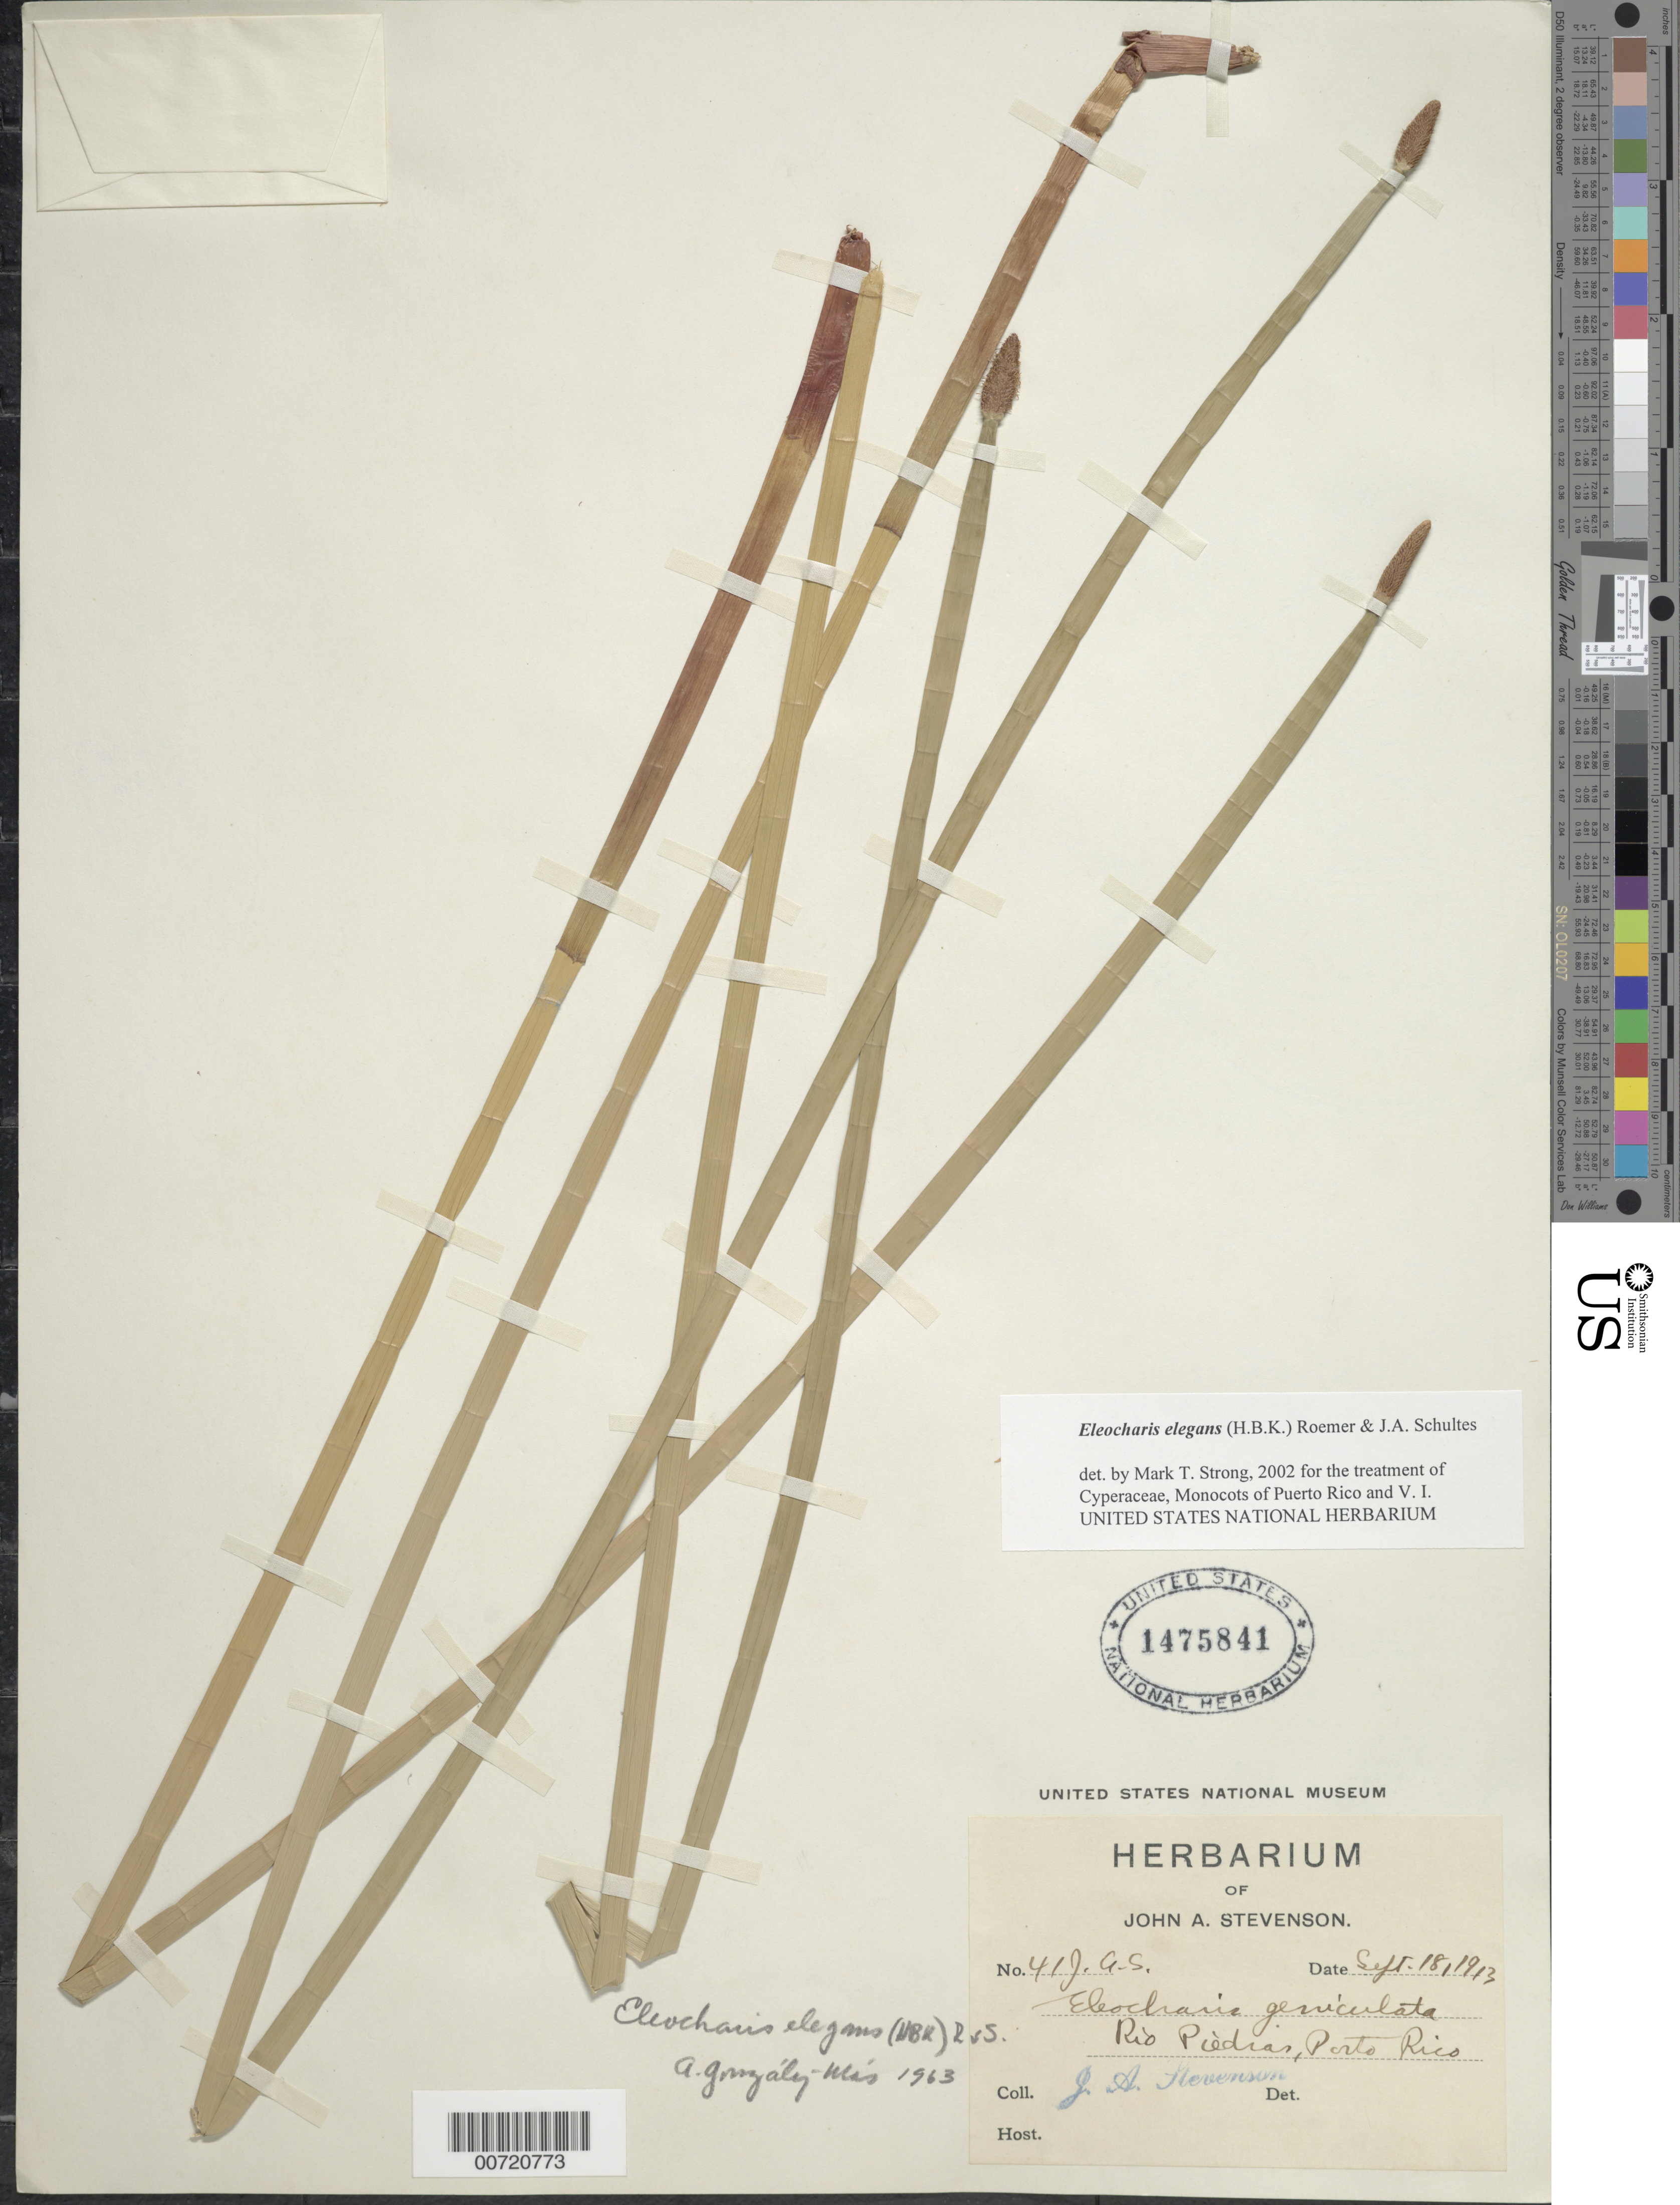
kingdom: Plantae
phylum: Tracheophyta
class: Liliopsida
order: Poales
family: Cyperaceae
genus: Eleocharis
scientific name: Eleocharis elegans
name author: (Kunth) Roem. & Schult.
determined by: Strong, M. T., (US), Smithsonian Institution - National Museum of Natural History (UNITED STATES)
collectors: J. Stevenson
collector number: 41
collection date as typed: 18 Sep 1913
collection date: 1913-09-18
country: Puerto Rico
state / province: San Juan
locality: Rio Piedras.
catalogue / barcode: US 1475841